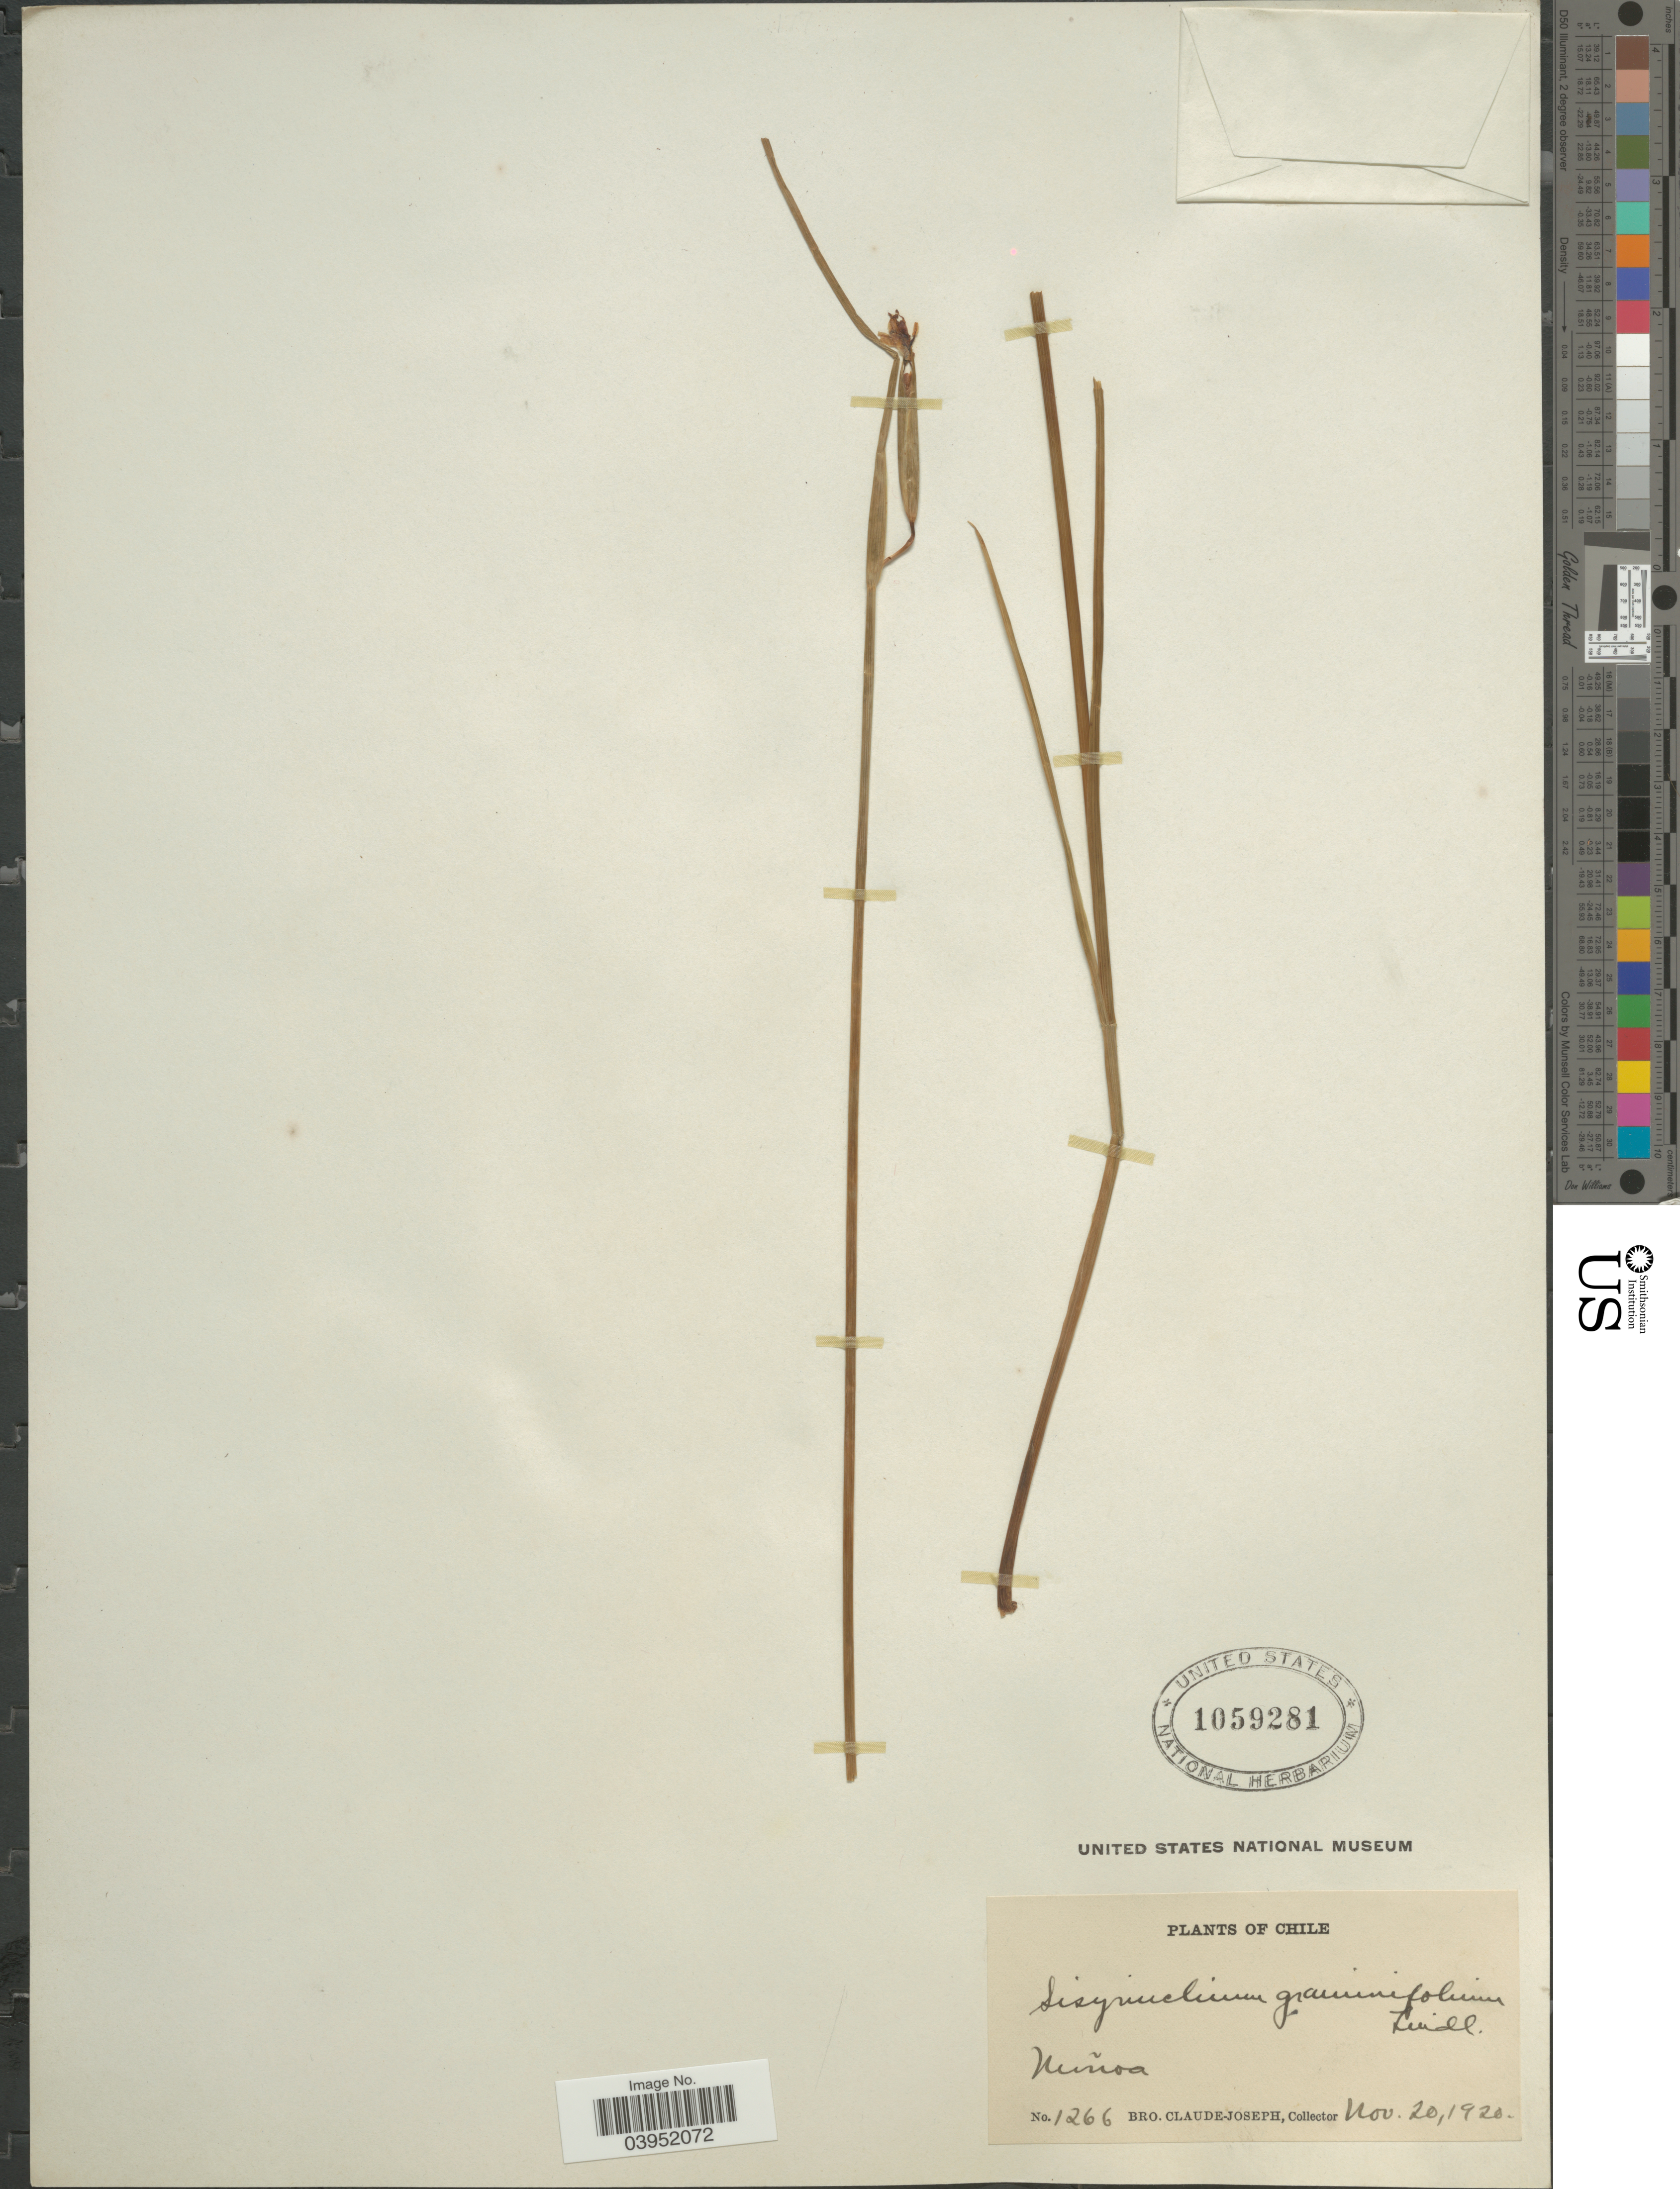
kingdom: Plantae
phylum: Tracheophyta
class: Liliopsida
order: Asparagales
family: Iridaceae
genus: Sisyrinchium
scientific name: Sisyrinchium graminifolium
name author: Lindl.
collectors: Bro. Claude-Joseph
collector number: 1266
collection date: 1920-11-20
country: Chile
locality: Nuñoa.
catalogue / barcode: US 1059281